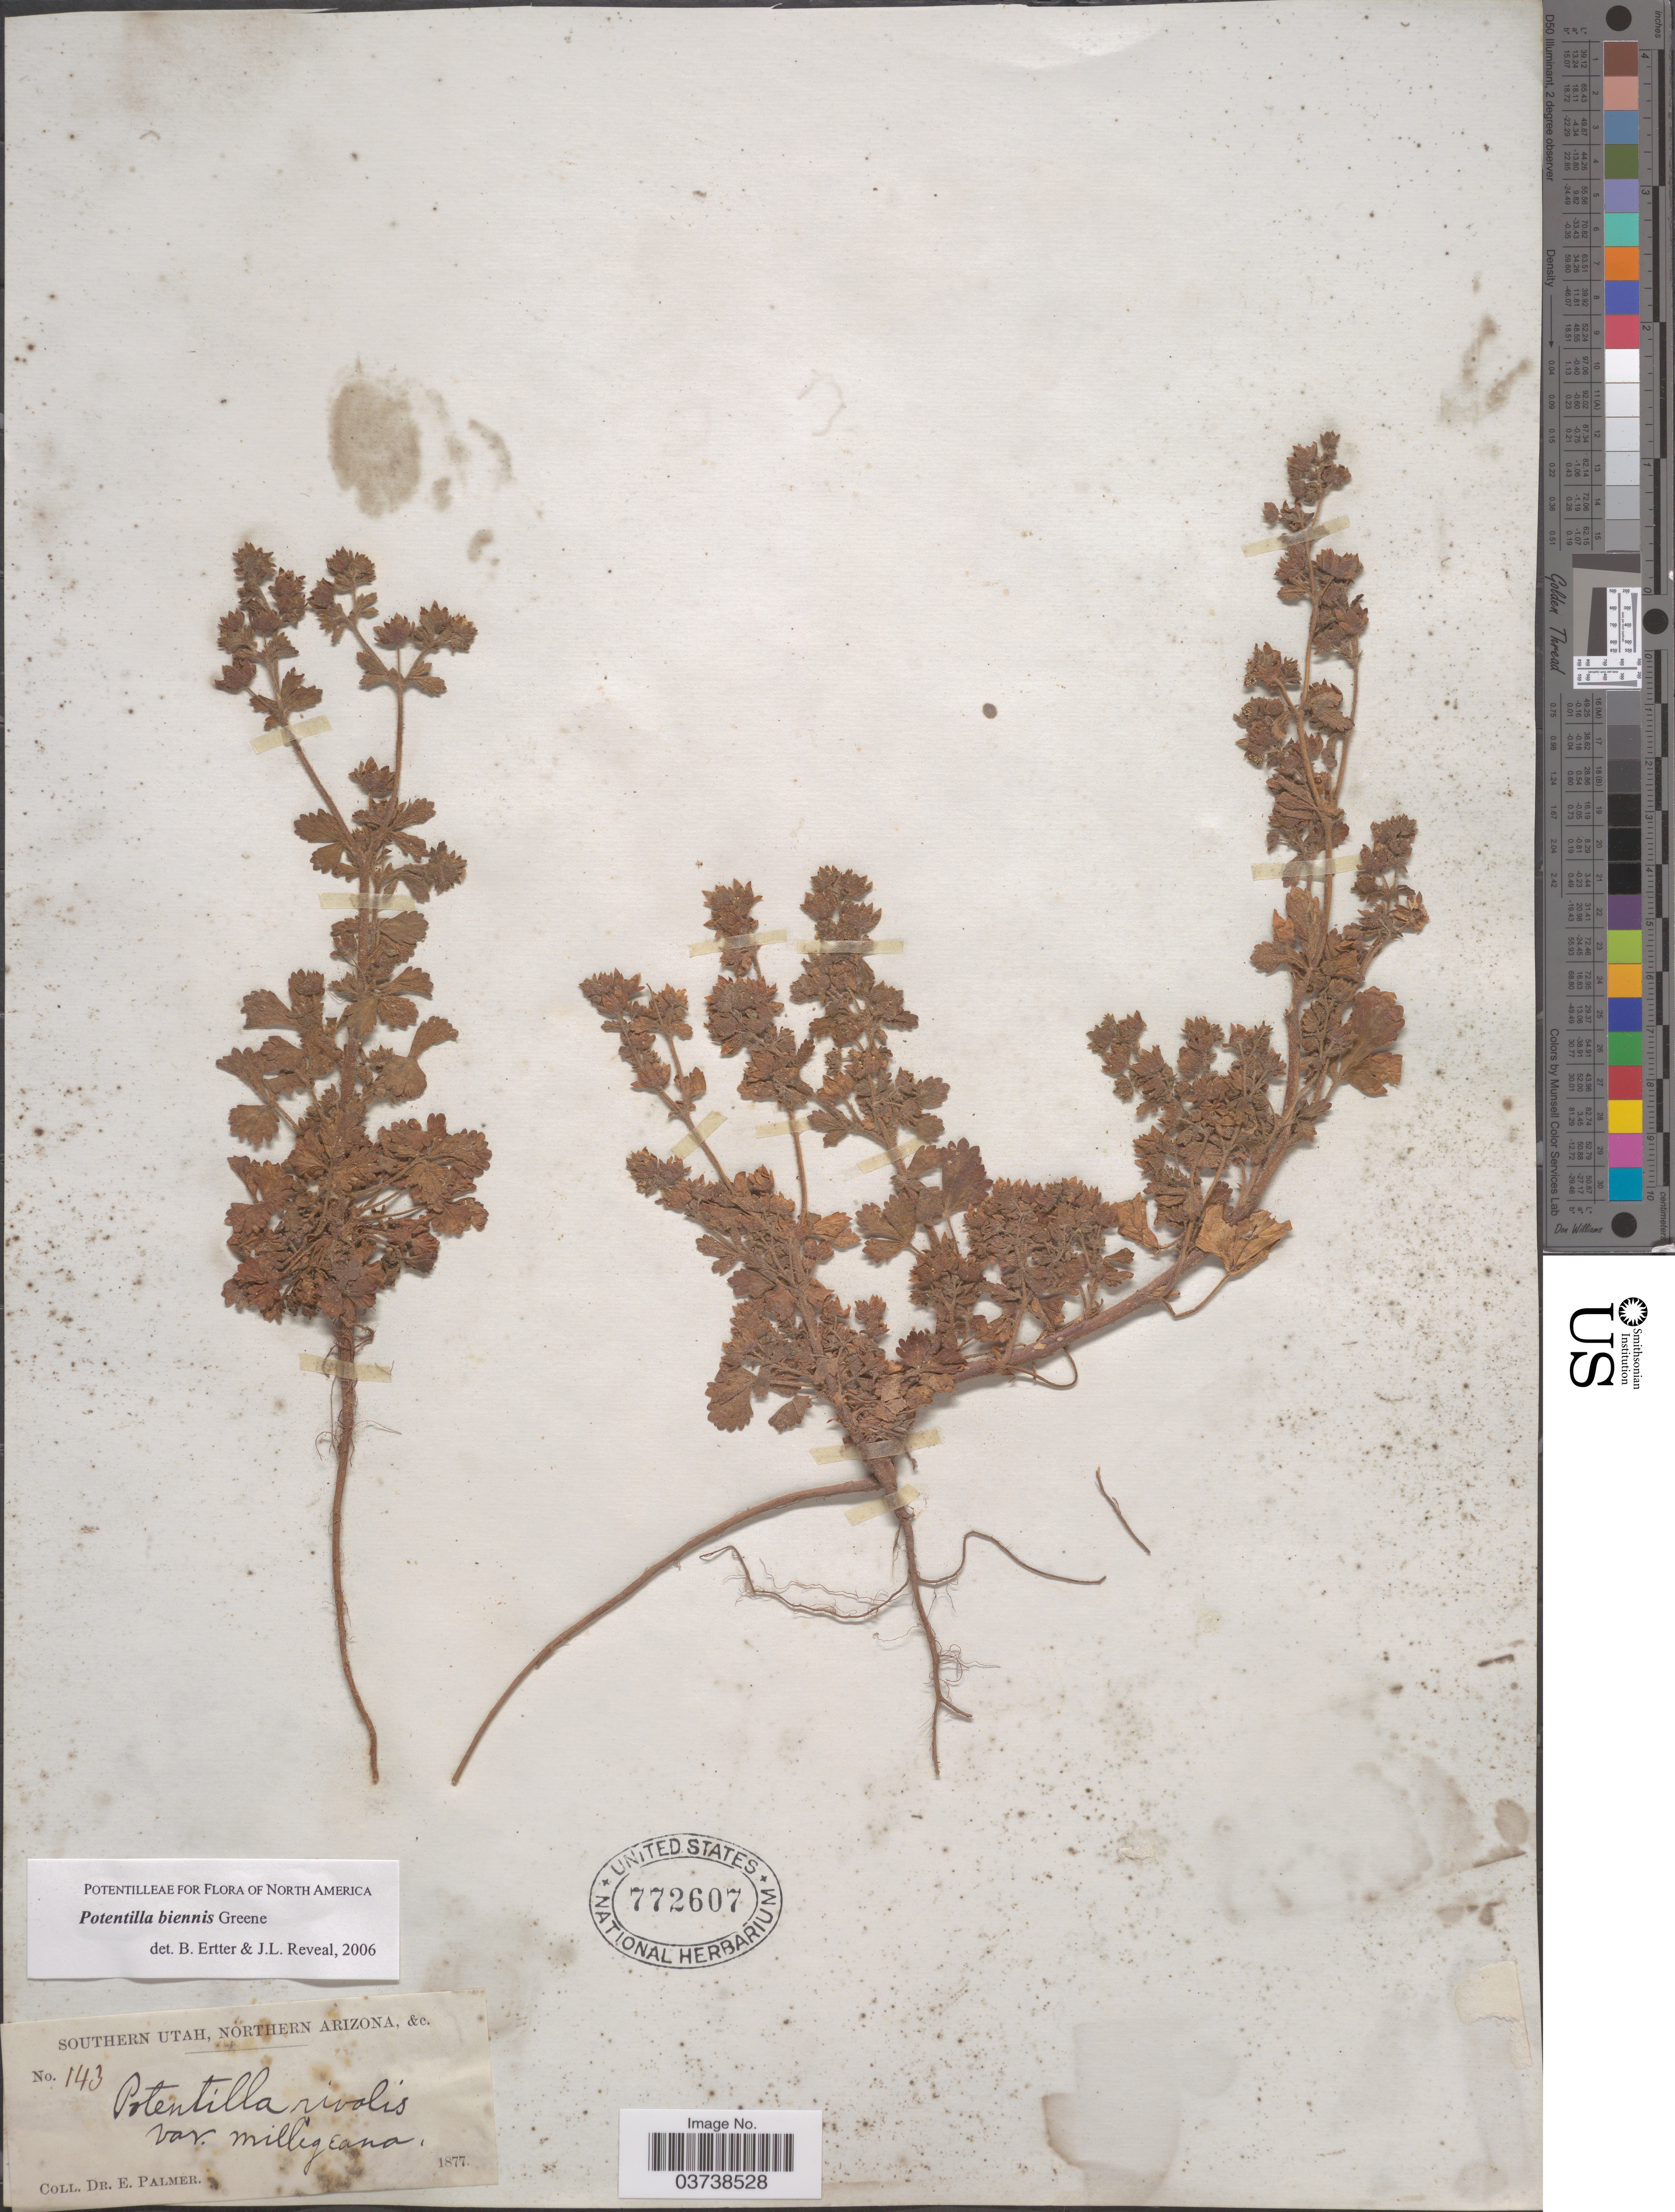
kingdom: Plantae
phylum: Tracheophyta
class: Magnoliopsida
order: Rosales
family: Rosaceae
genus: Potentilla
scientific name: Potentilla biennis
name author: Greene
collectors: E. Palmer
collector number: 143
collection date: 1877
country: United States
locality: Southern Utah, Northern Arizona, & c.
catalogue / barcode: US 772607